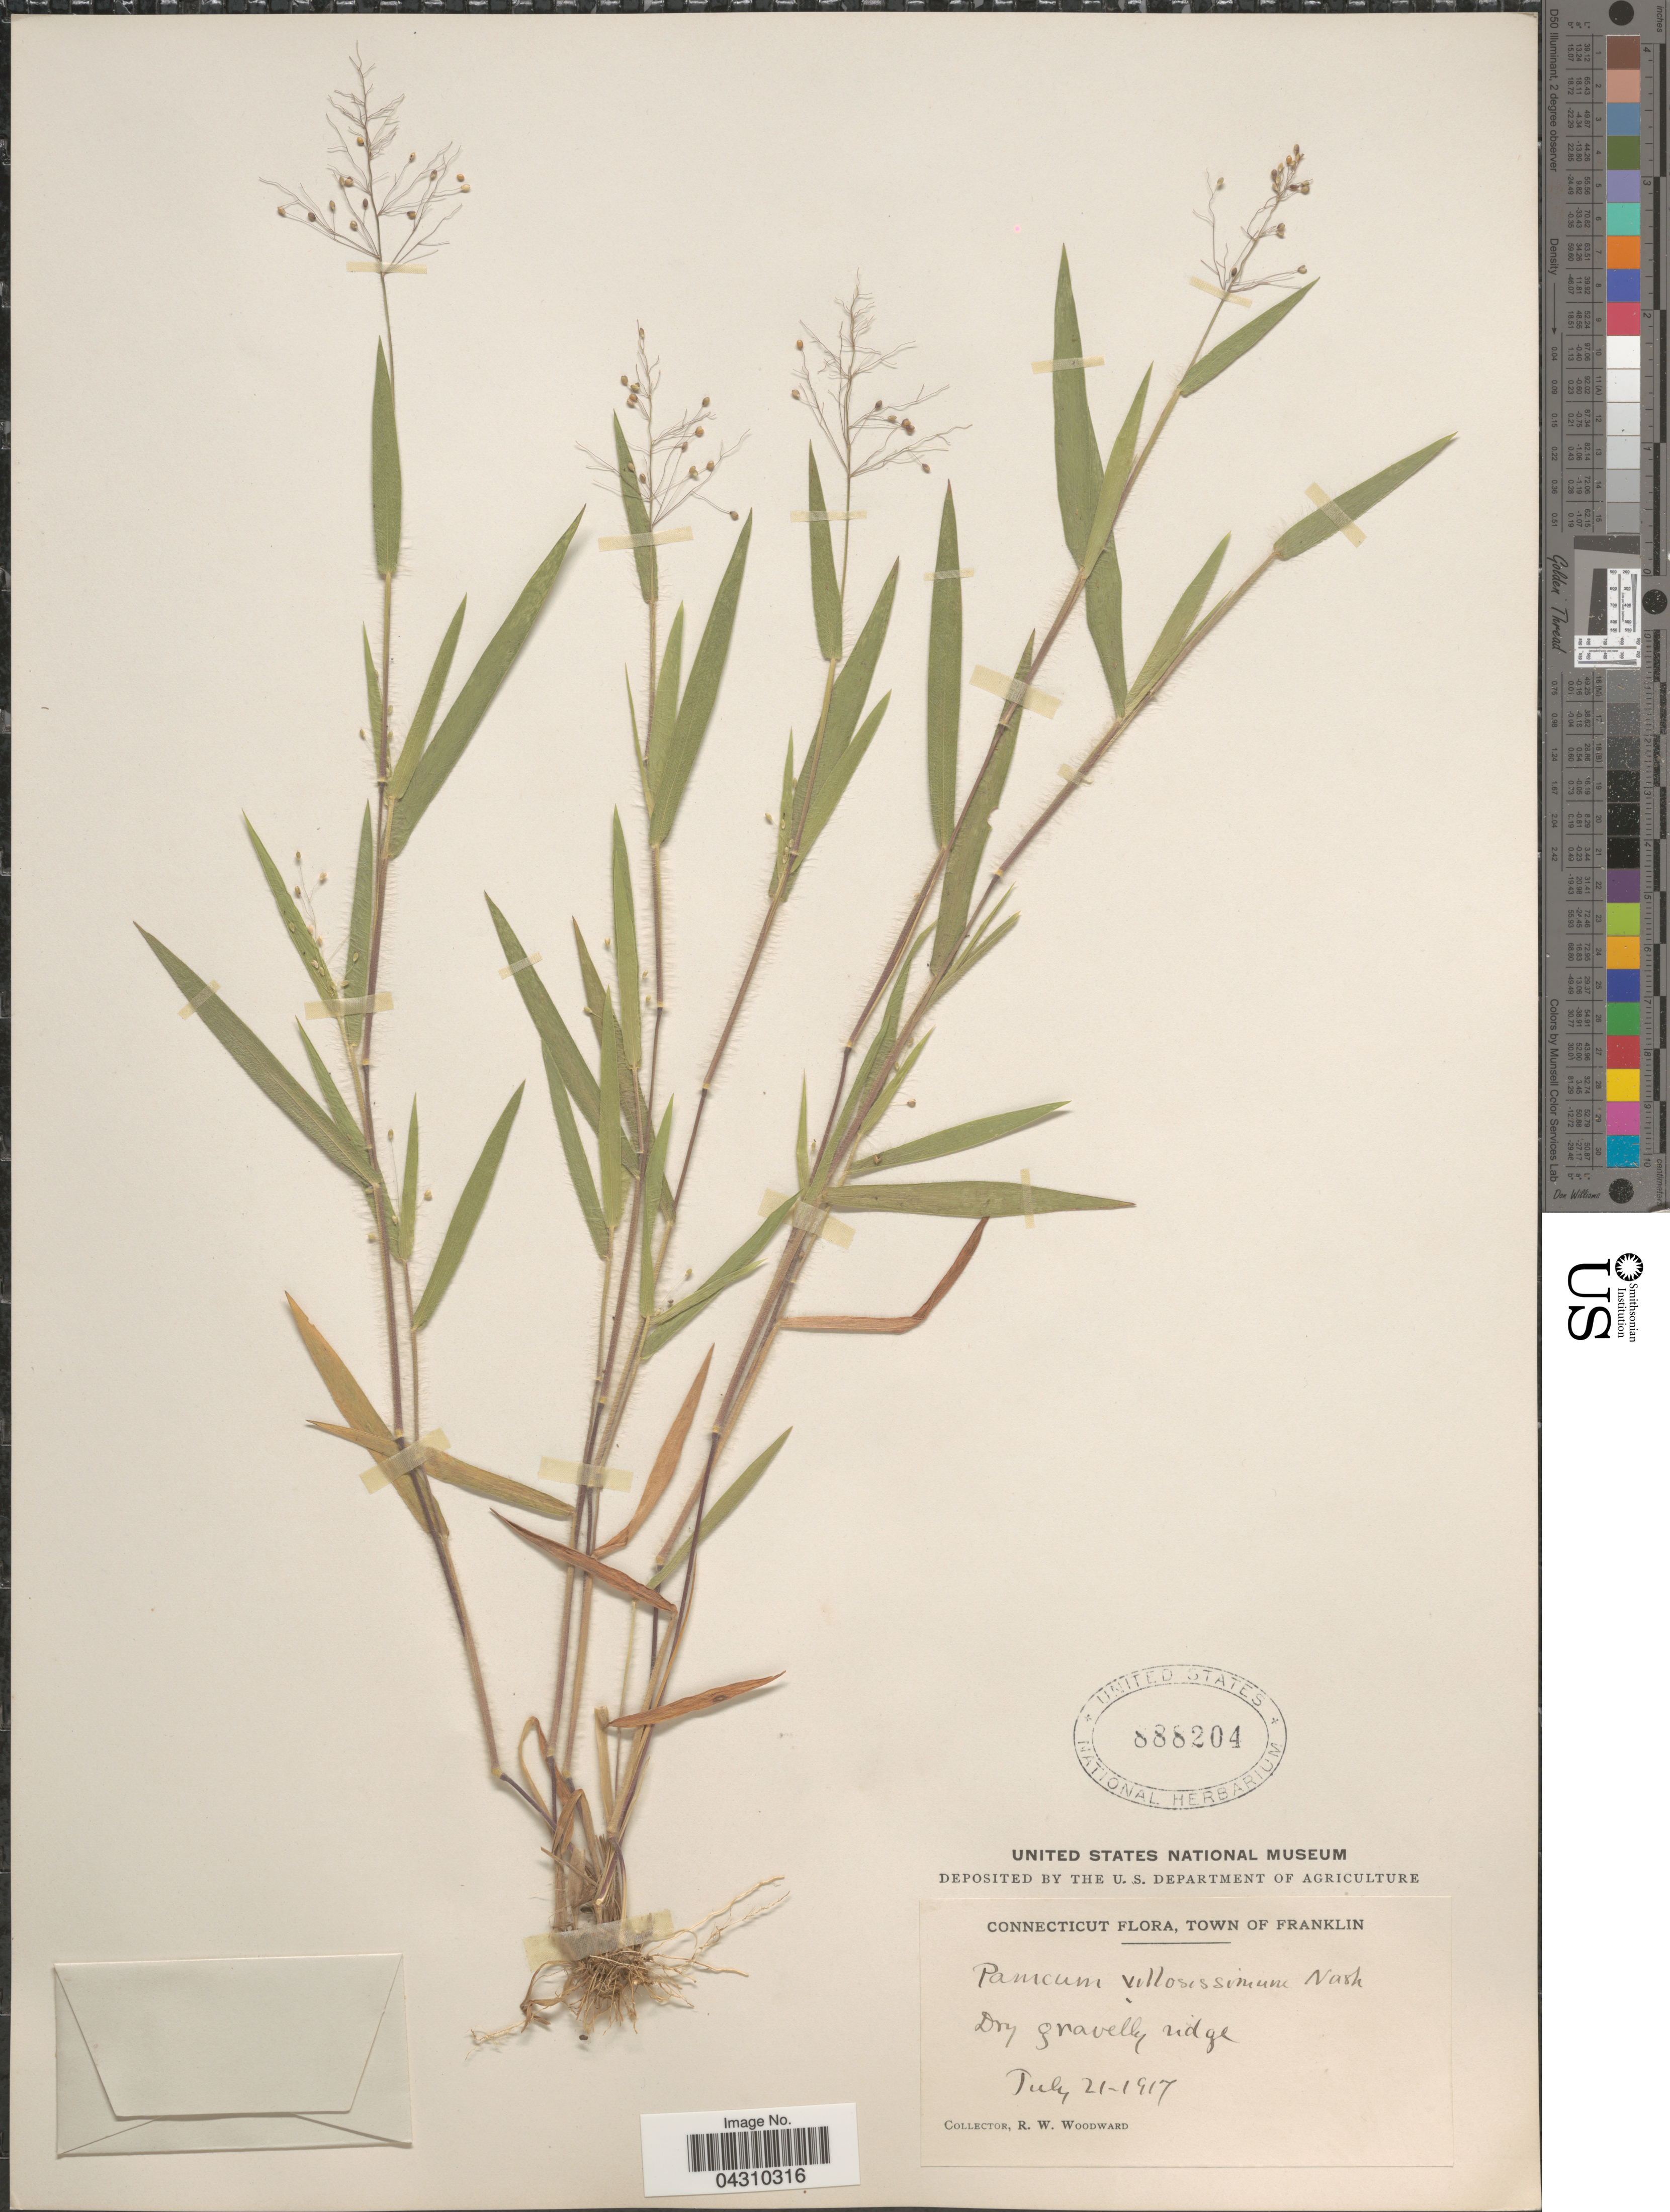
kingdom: Plantae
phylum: Tracheophyta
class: Liliopsida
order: Poales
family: Poaceae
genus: Dichanthelium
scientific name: Dichanthelium acuminatum var. acuminatum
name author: (Sw.) Gould & C.A. Clark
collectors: R. Woodward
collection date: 1917-07-21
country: United States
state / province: Connecticut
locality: Town of Franklin. Dry gravelly ridge.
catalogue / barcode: US 888204